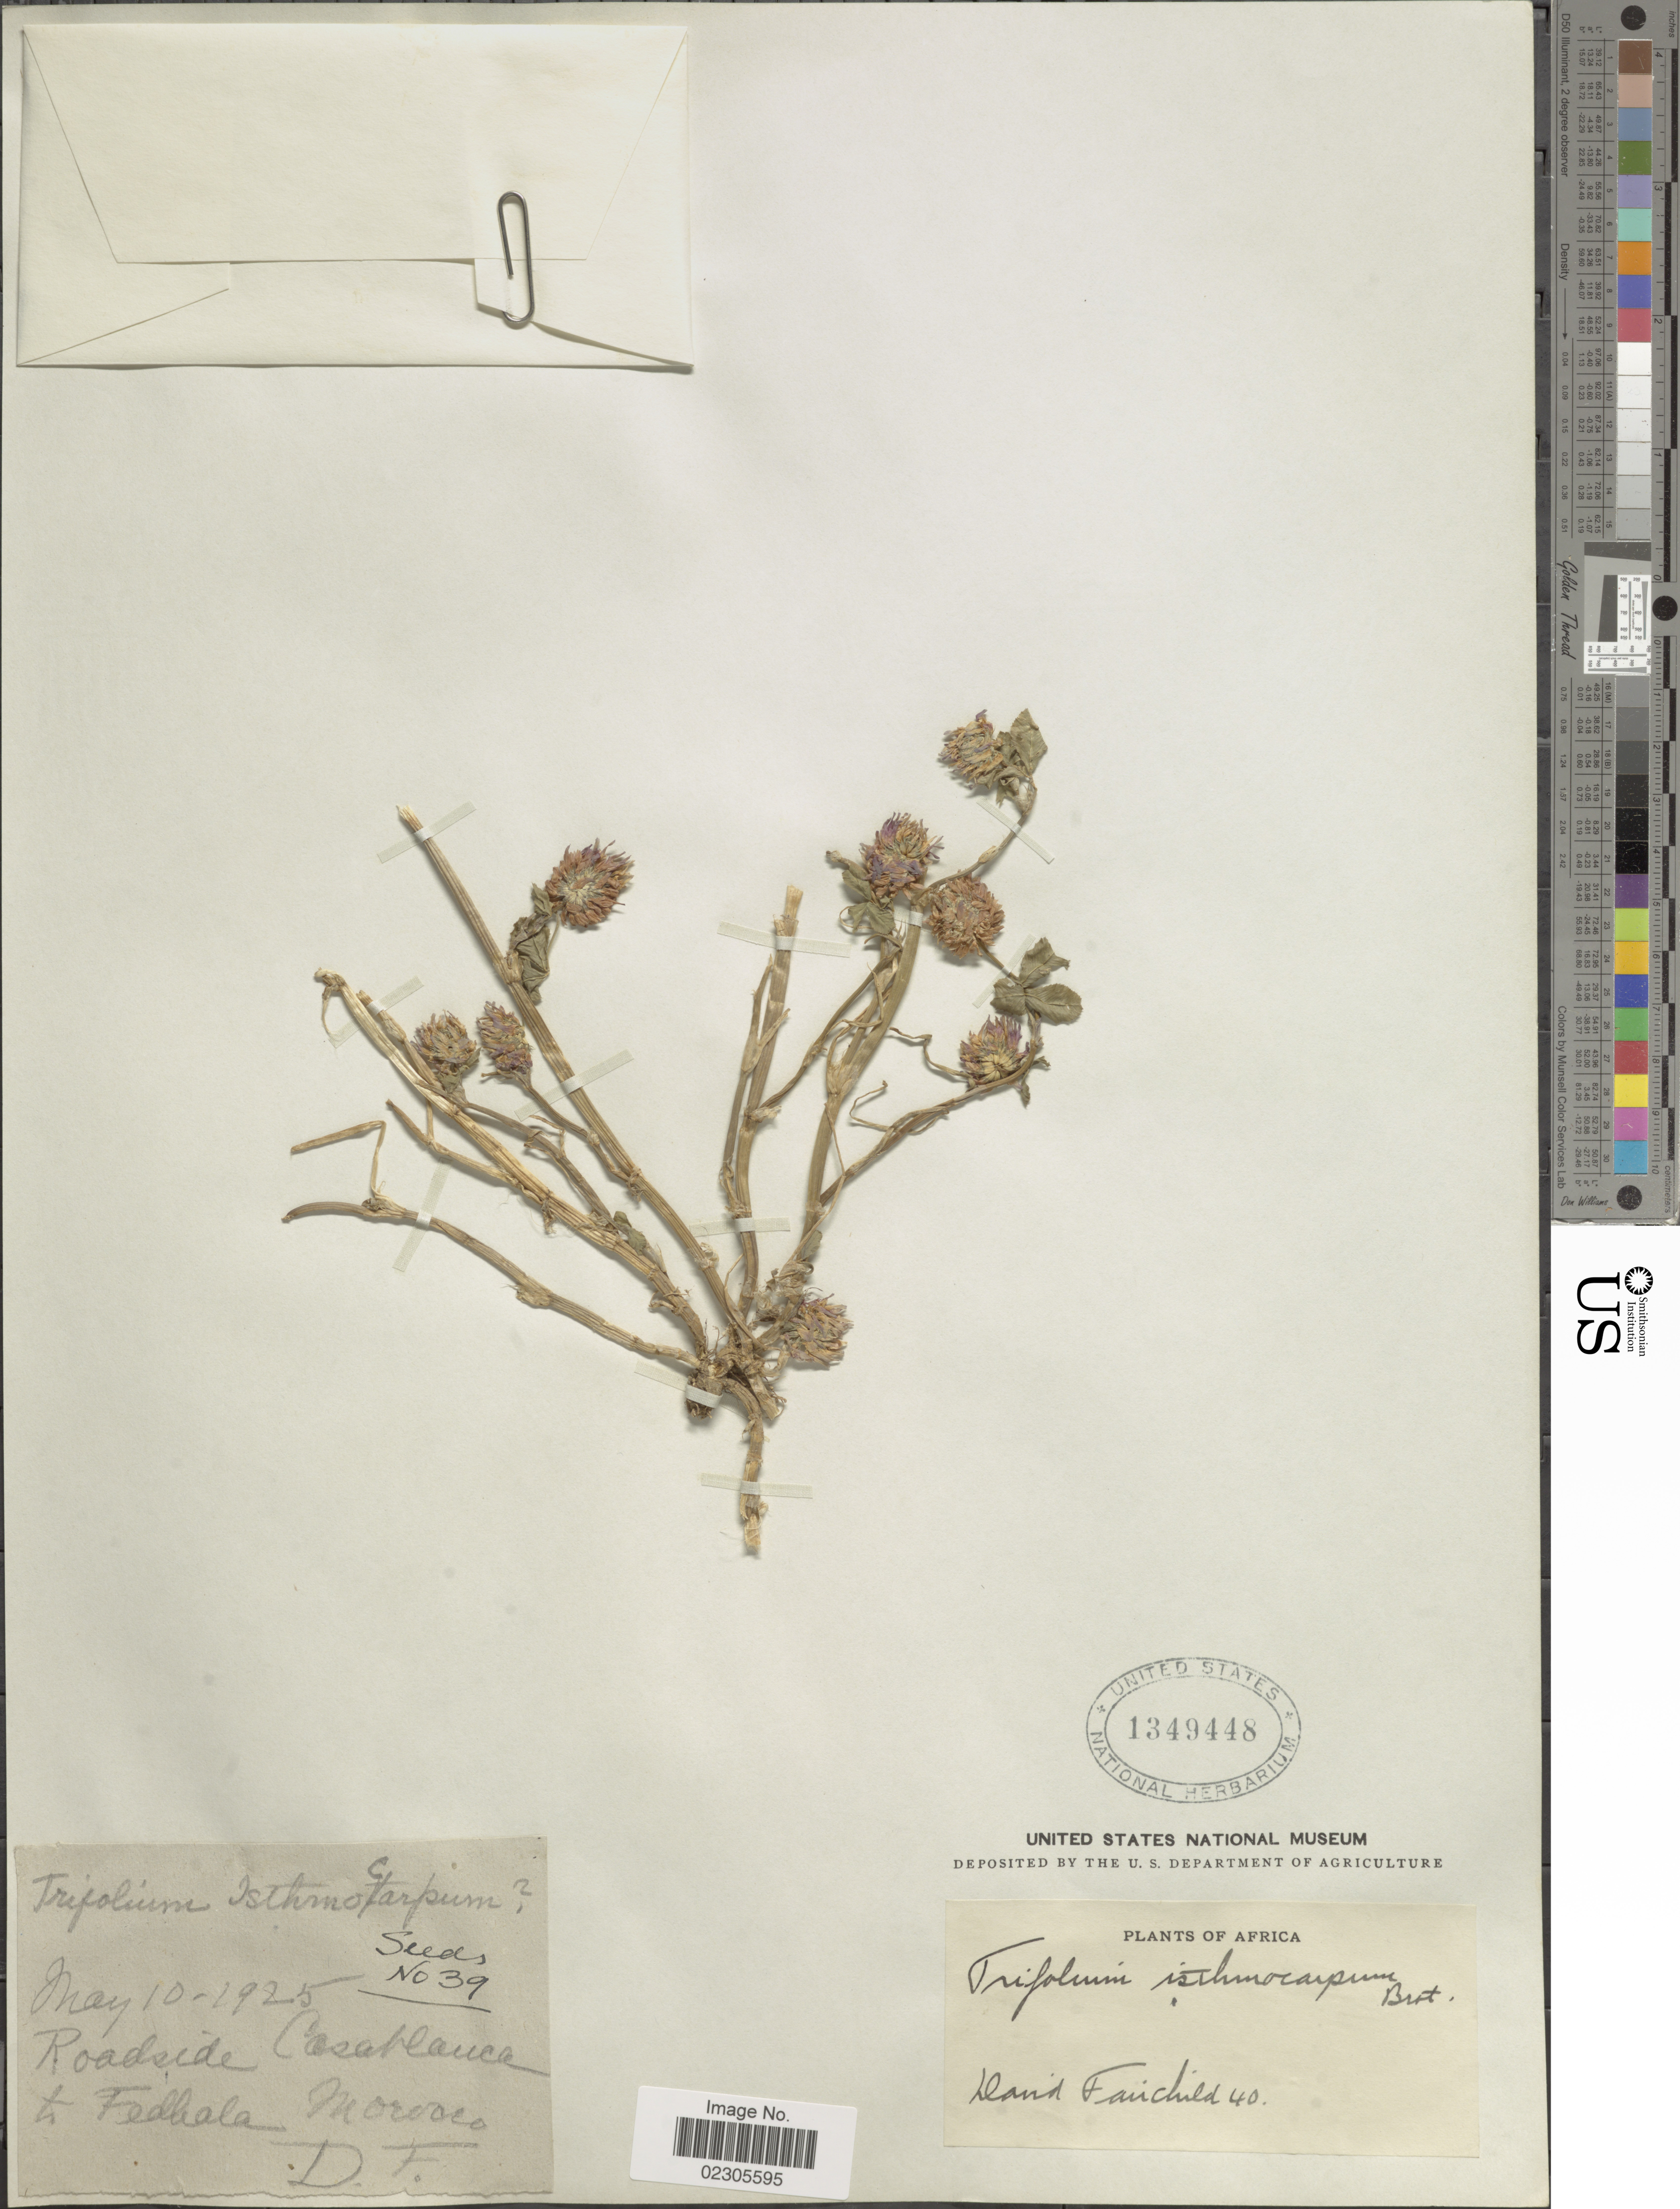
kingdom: Plantae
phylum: Tracheophyta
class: Magnoliopsida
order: Fabales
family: Fabaceae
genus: Trifolium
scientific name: Trifolium isthmocarpum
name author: Brot.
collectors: D. Fairchild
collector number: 40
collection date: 1925-05-10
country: Morocco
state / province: Grand Casablanca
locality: Roadside Casablanca to Fedhala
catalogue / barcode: US 1349448